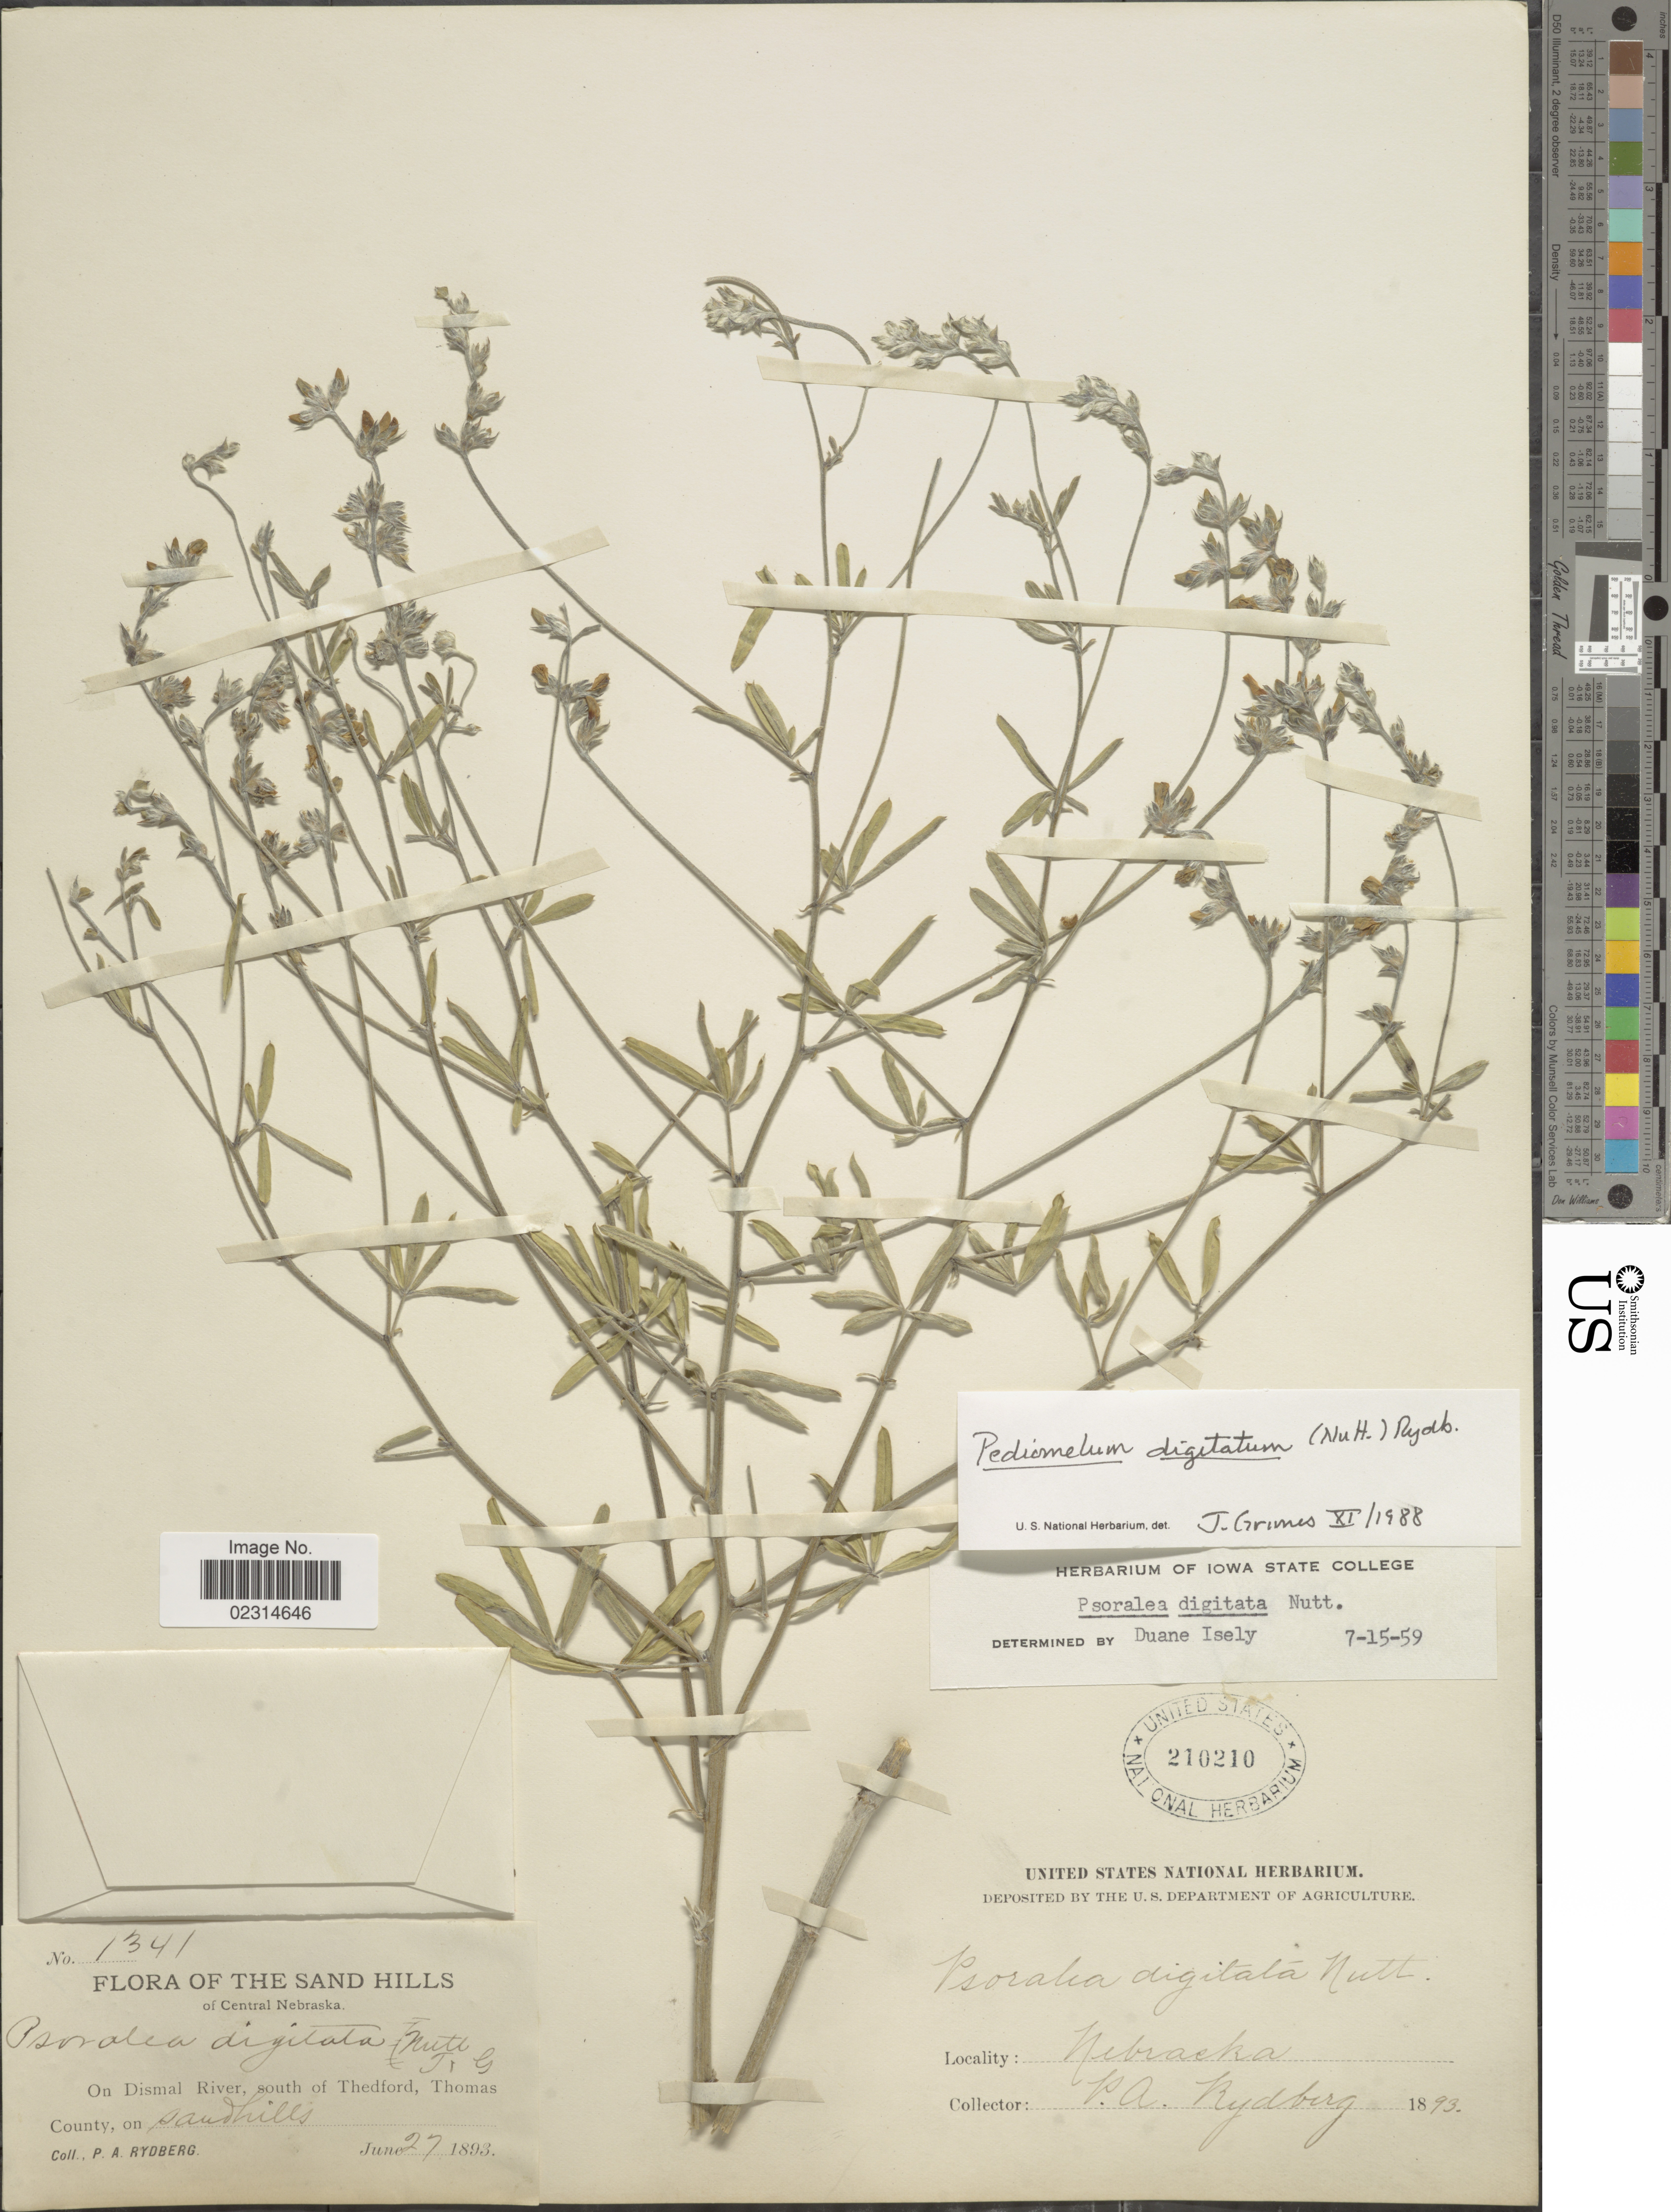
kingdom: Plantae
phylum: Tracheophyta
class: Magnoliopsida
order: Fabales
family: Fabaceae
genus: Pediomelum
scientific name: Pediomelum digitatum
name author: (Nutt. ex Torr. & A. Gray) Isely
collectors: P. A. Rydberg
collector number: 1341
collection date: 1893-06-27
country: United States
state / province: Nebraska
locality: The Sand Hills of Central Nebraska, On Dismal River, south of Thedford, Thomas County, on sandhills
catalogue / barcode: US 210210